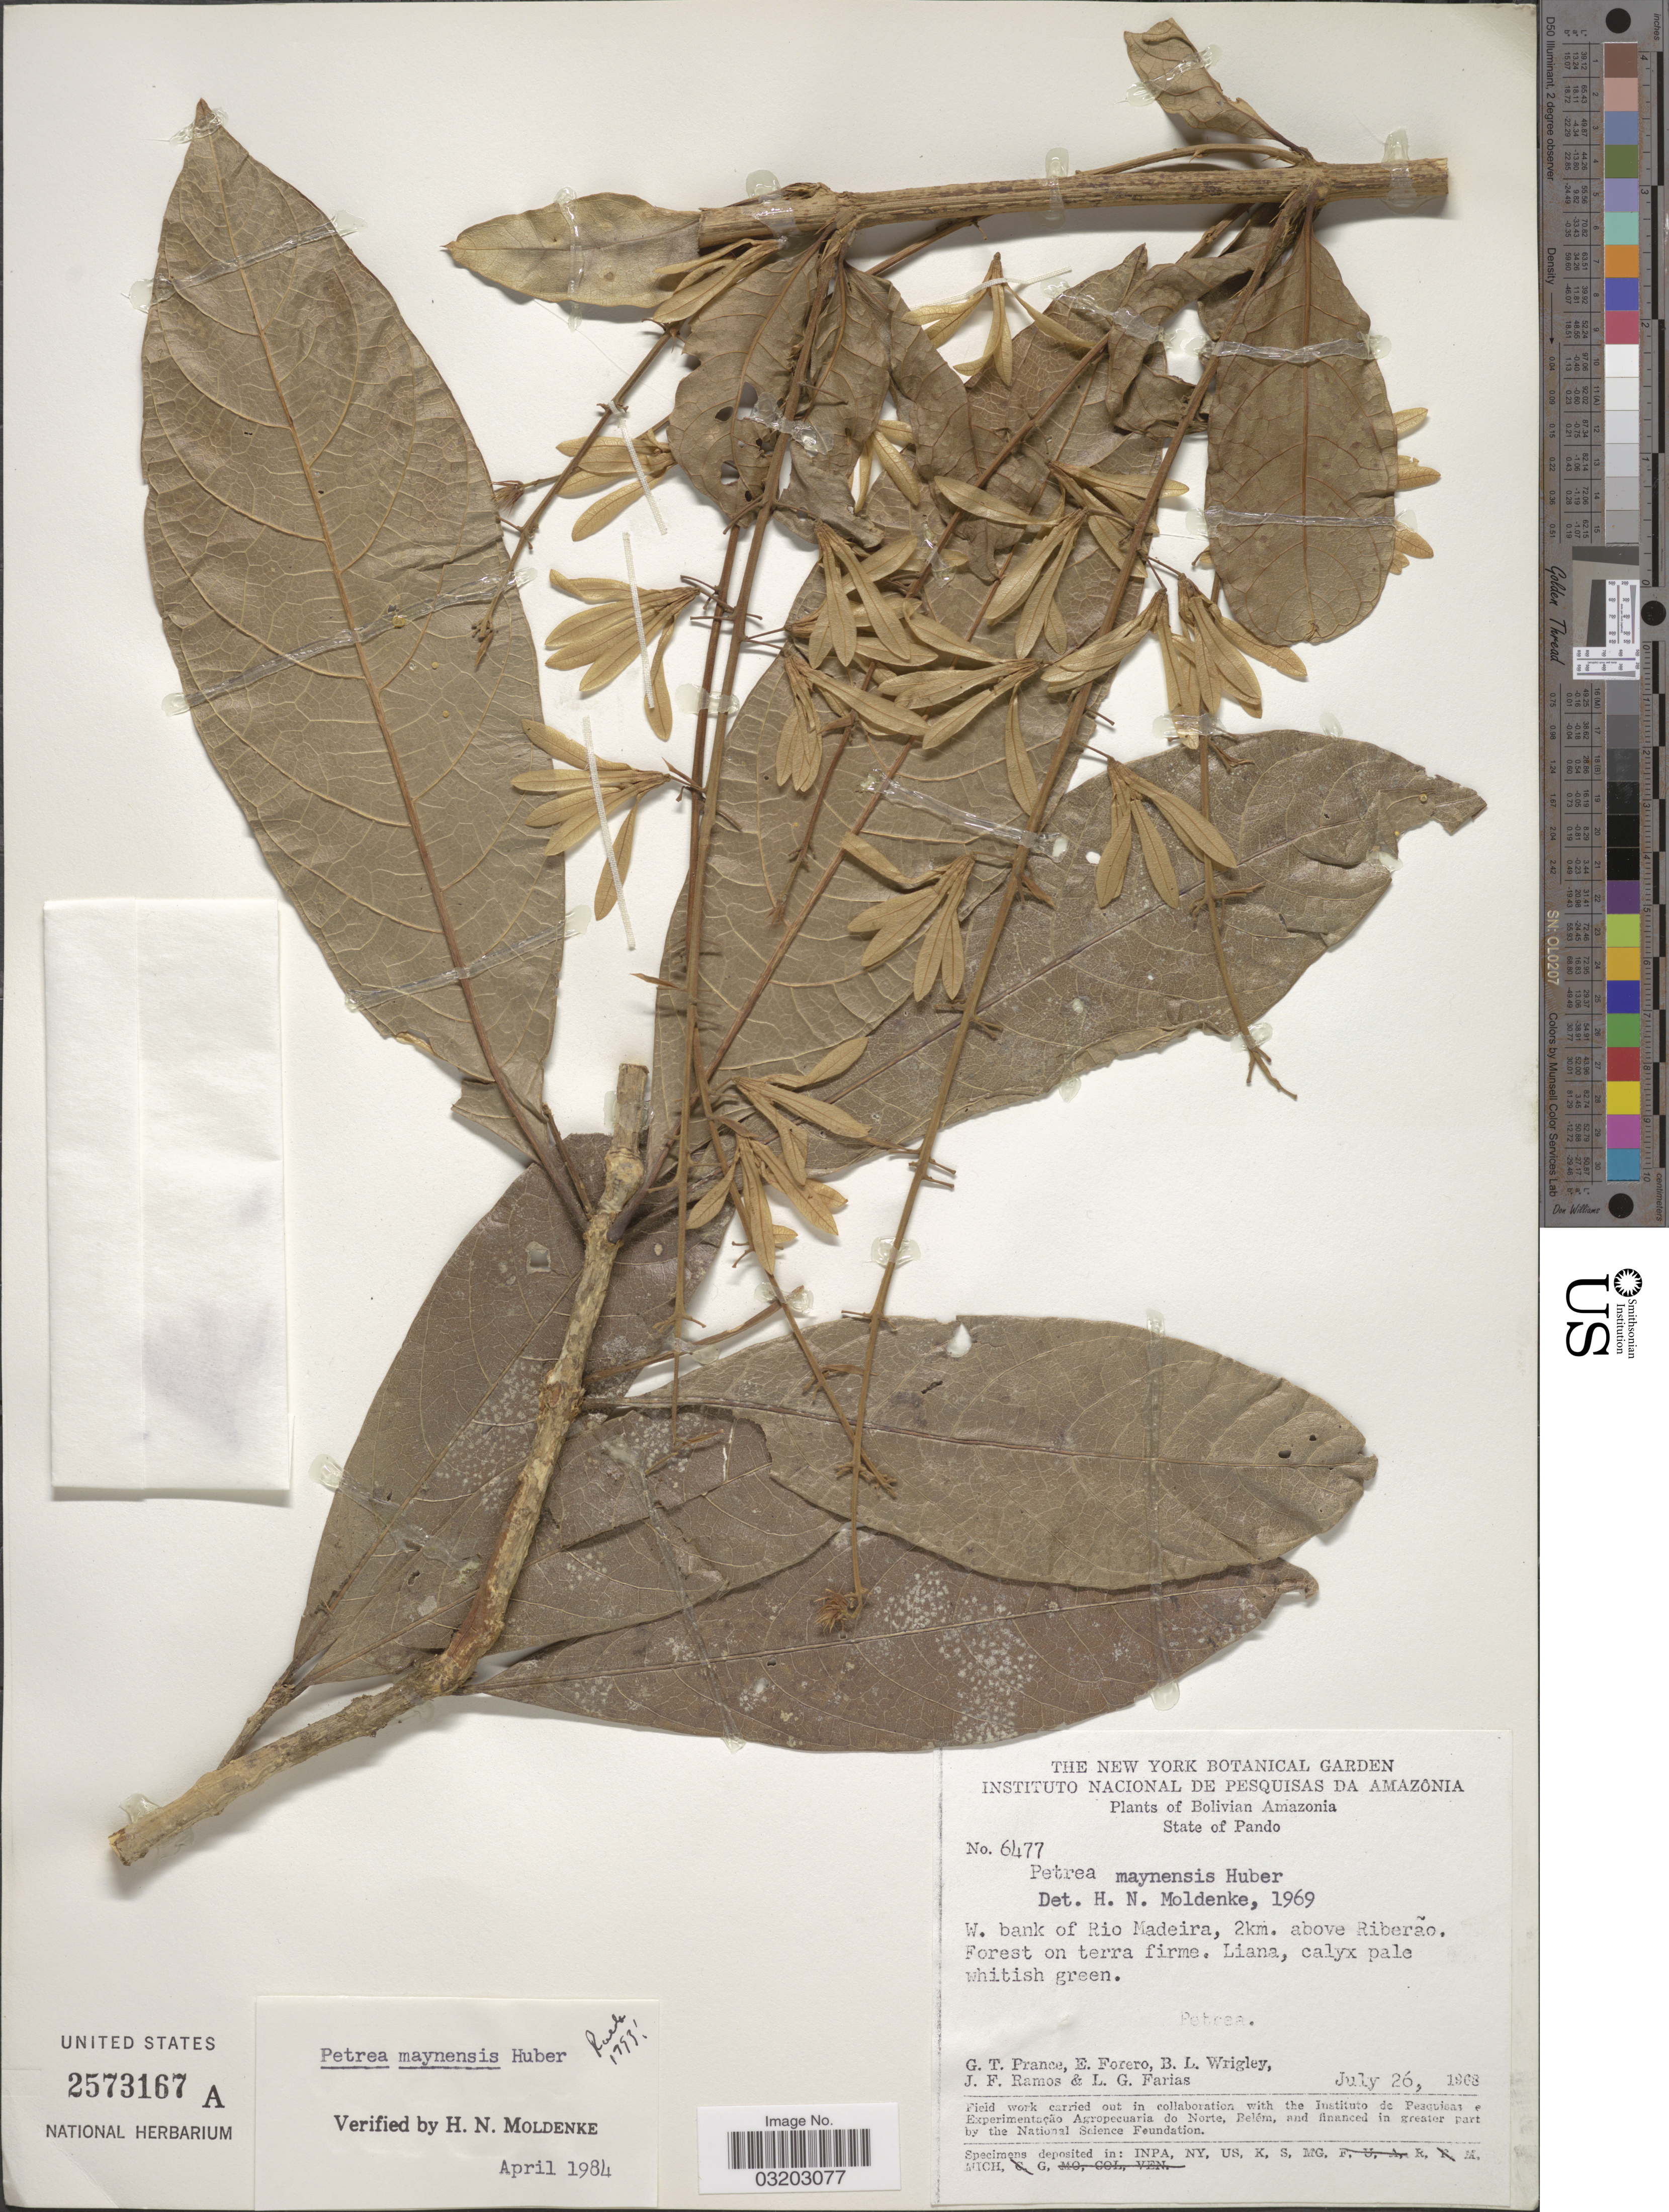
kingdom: Plantae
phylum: Tracheophyta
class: Magnoliopsida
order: Lamiales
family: Verbenaceae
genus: Petrea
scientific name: Petrea maynensis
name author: Huber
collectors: G. T. Prance, E. Forero, B. L. Wrigley, J. F. Ramos & L. G. Farias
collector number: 6477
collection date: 1968-07-26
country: Bolivia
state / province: Pando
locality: Bolivian Amazonia. W. bank of Rio Madeira, 2 km. above Riberão.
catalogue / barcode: US 2573167A